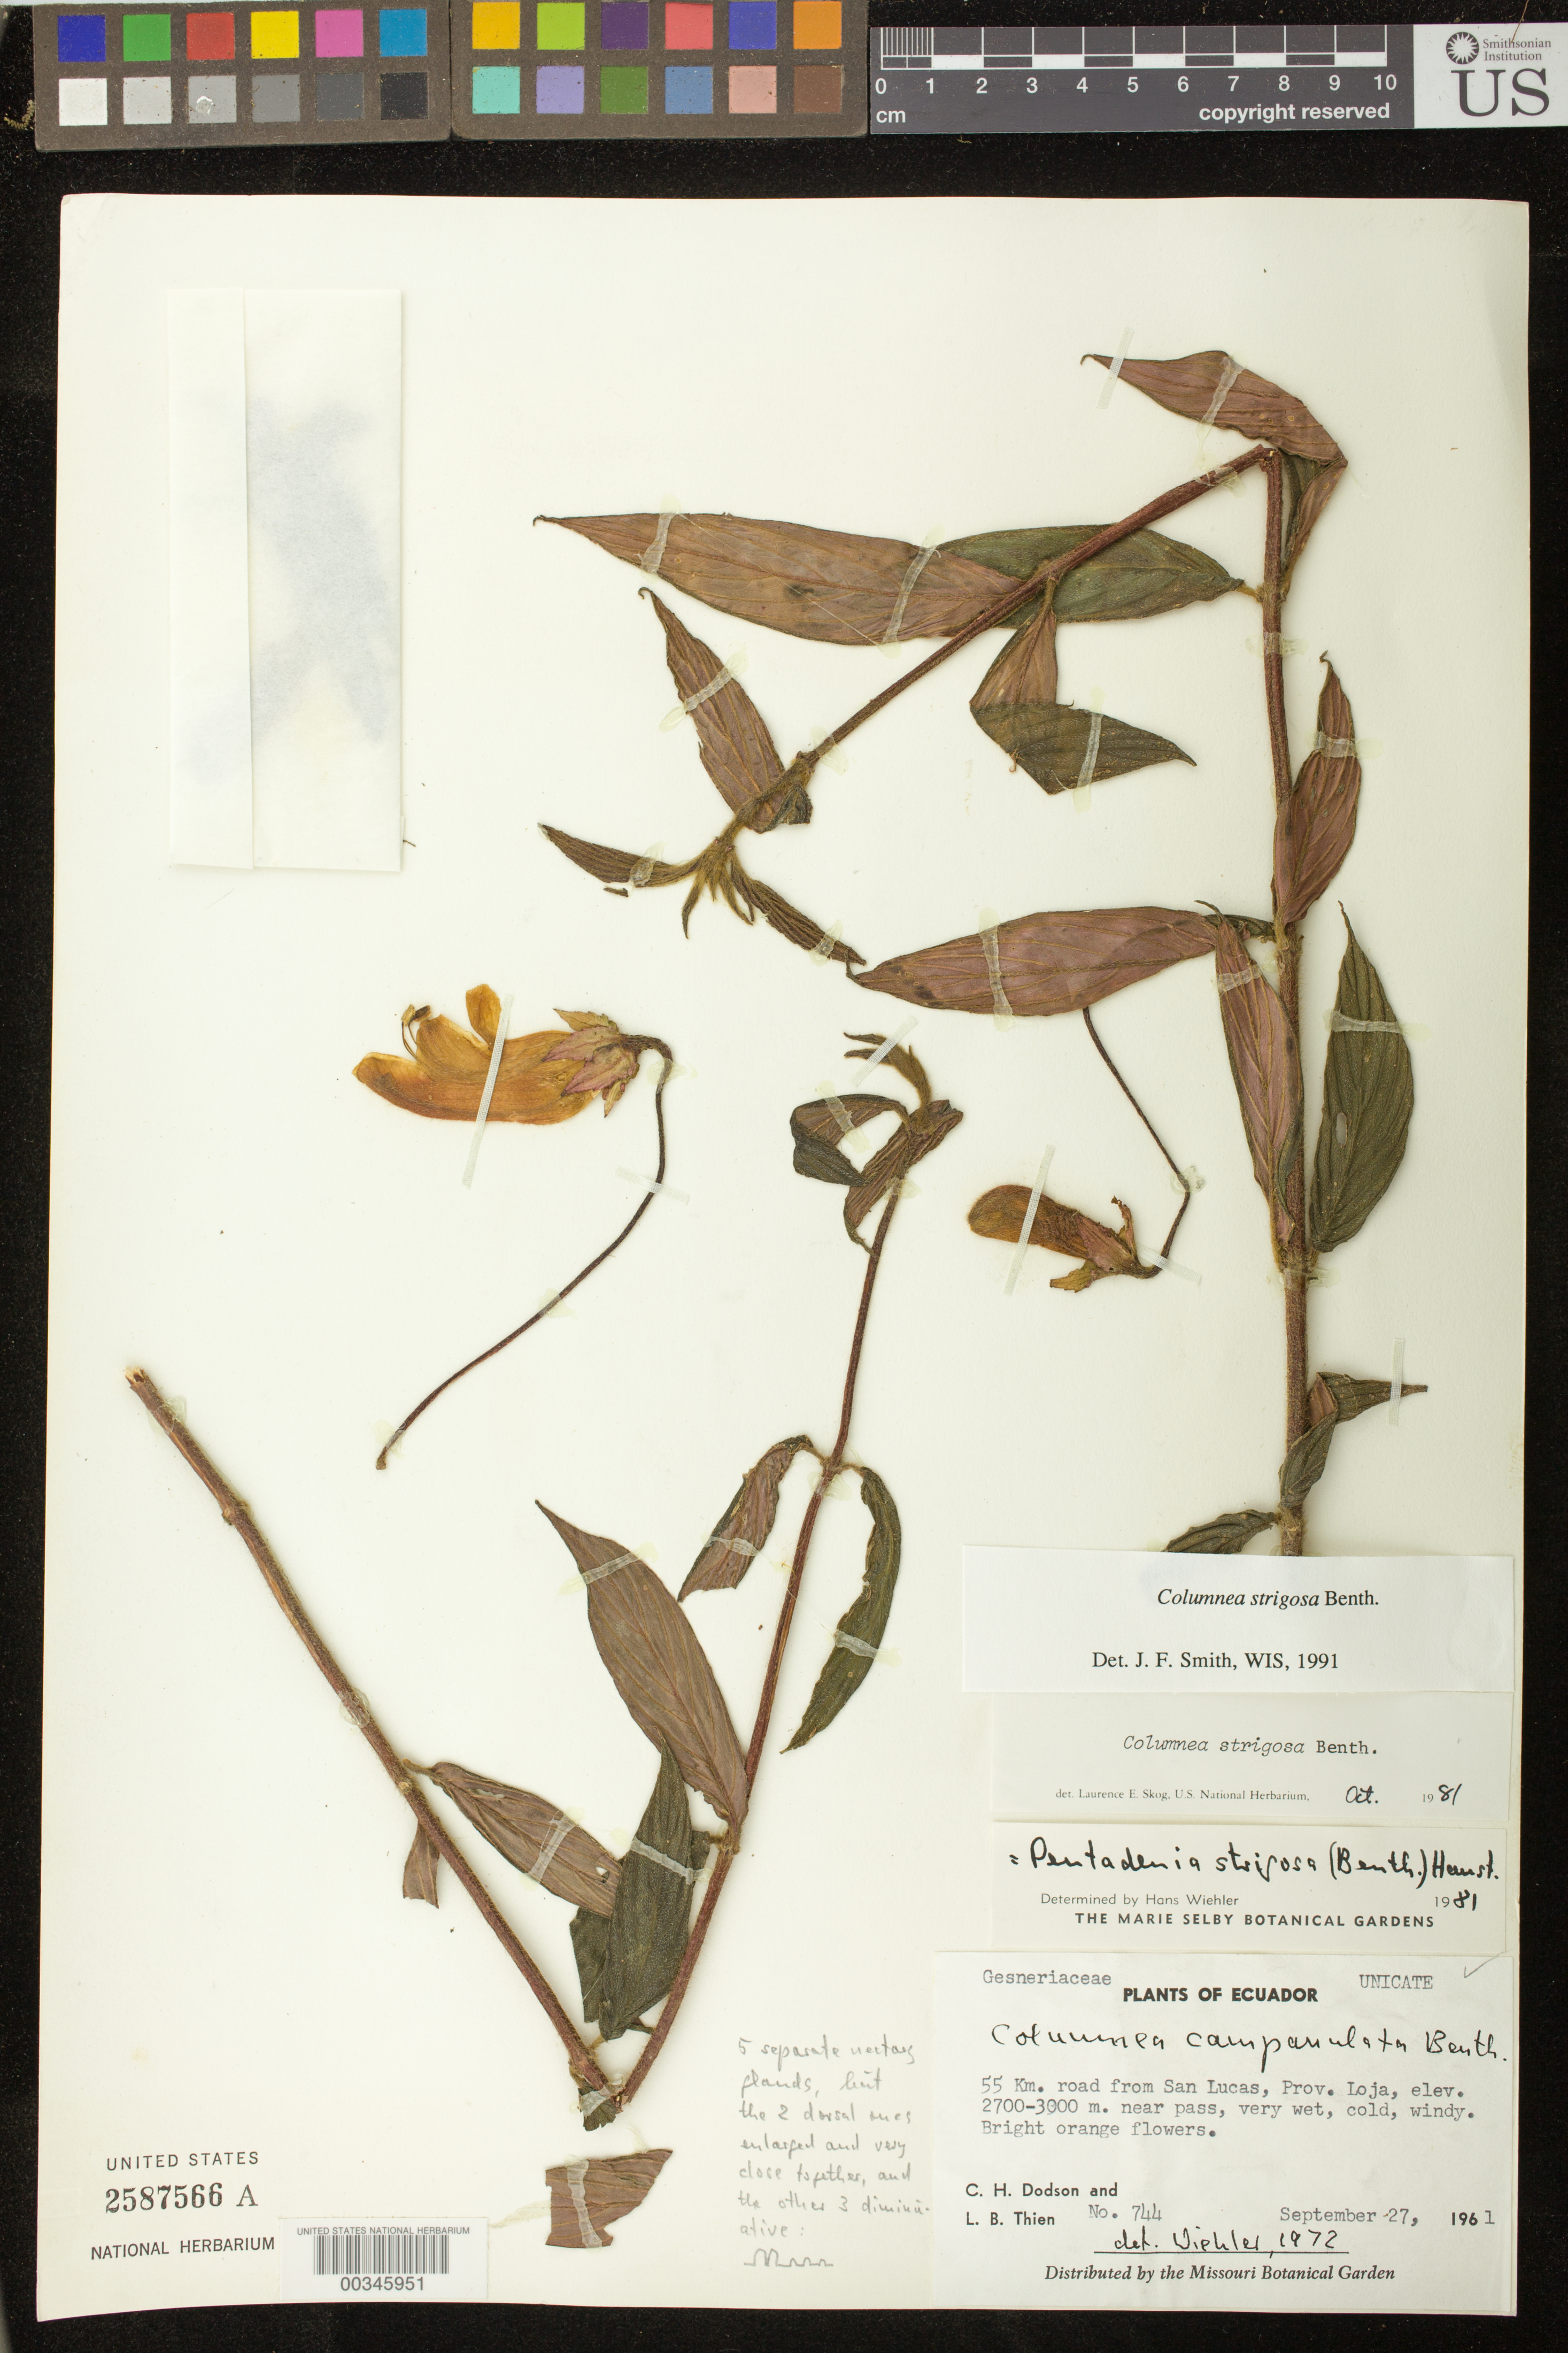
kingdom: Plantae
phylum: Tracheophyta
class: Magnoliopsida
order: Lamiales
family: Gesneriaceae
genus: Columnea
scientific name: Columnea strigosa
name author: Benth.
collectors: C. H. Dodson & L. Thien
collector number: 744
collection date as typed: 27 Sep 1961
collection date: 1961-09-27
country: Ecuador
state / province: Loja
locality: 55 km road from San Lucas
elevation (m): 2700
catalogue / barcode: US 2587566A